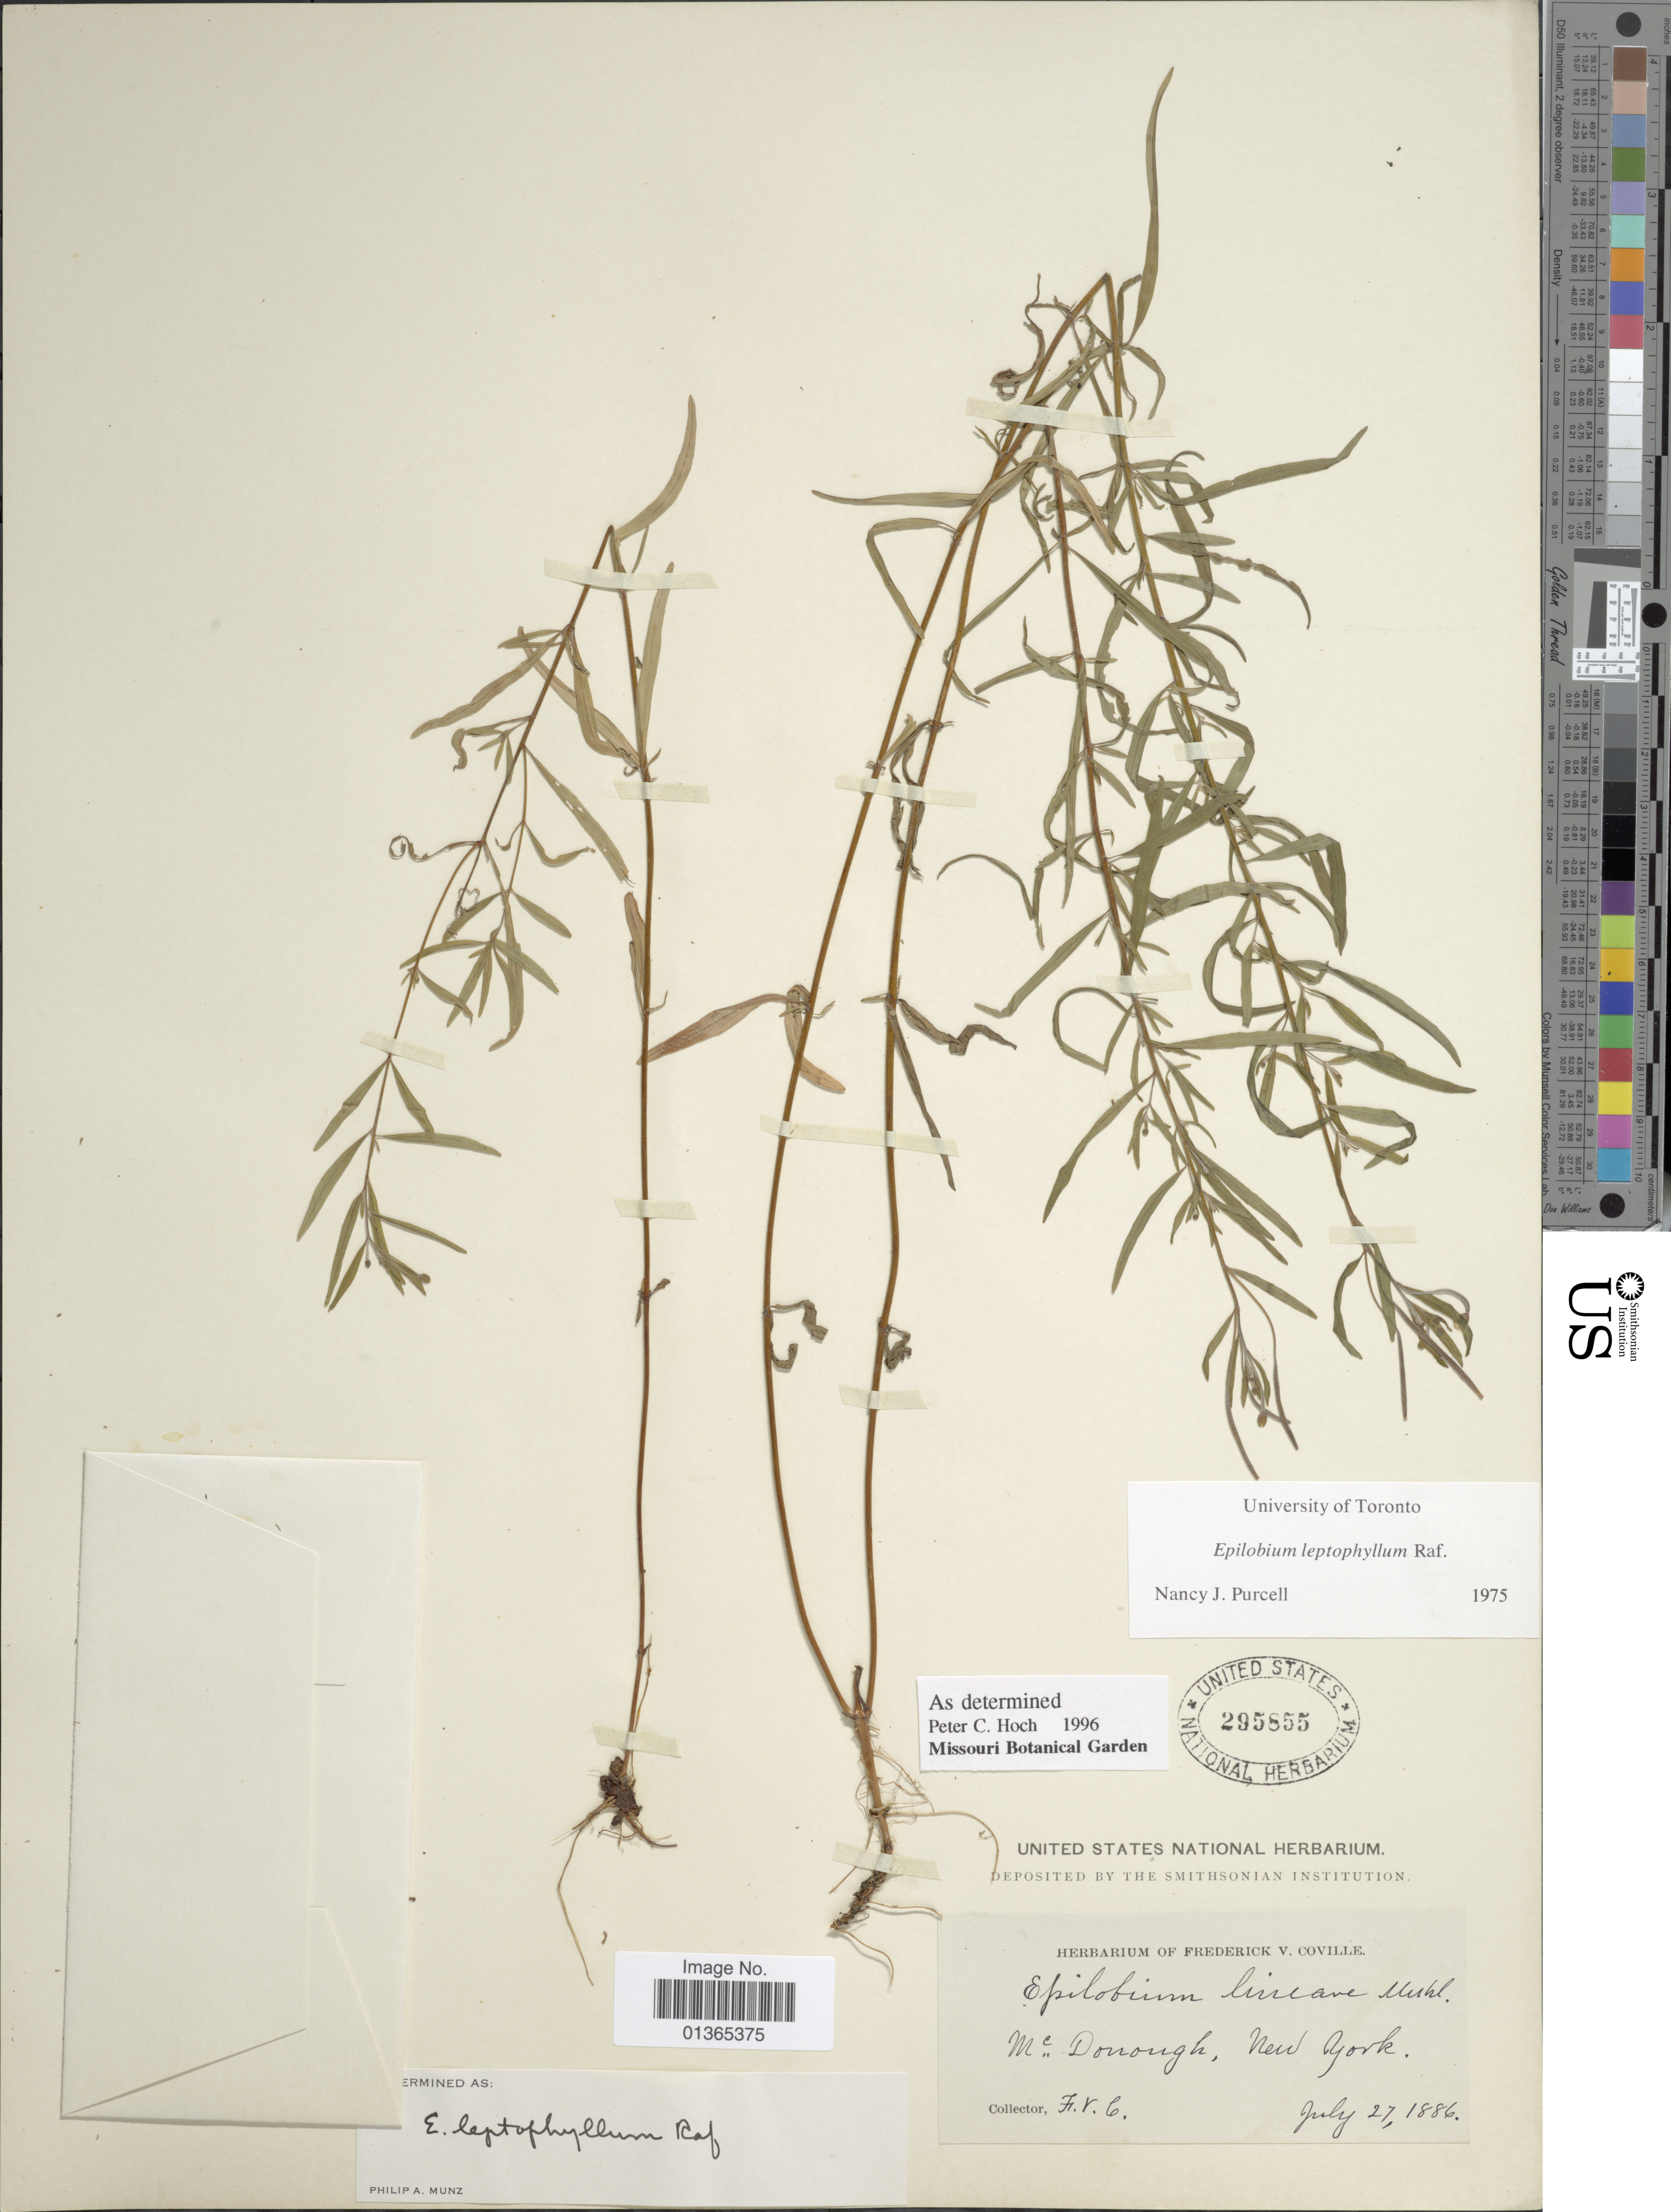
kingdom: Plantae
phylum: Tracheophyta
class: Magnoliopsida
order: Myrtales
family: Onagraceae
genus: Epilobium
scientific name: Epilobium leptophyllum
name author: Raf.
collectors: F. V. Coville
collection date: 1886-07-27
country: United States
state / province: New York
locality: Mc. Donough.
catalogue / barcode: US 295855